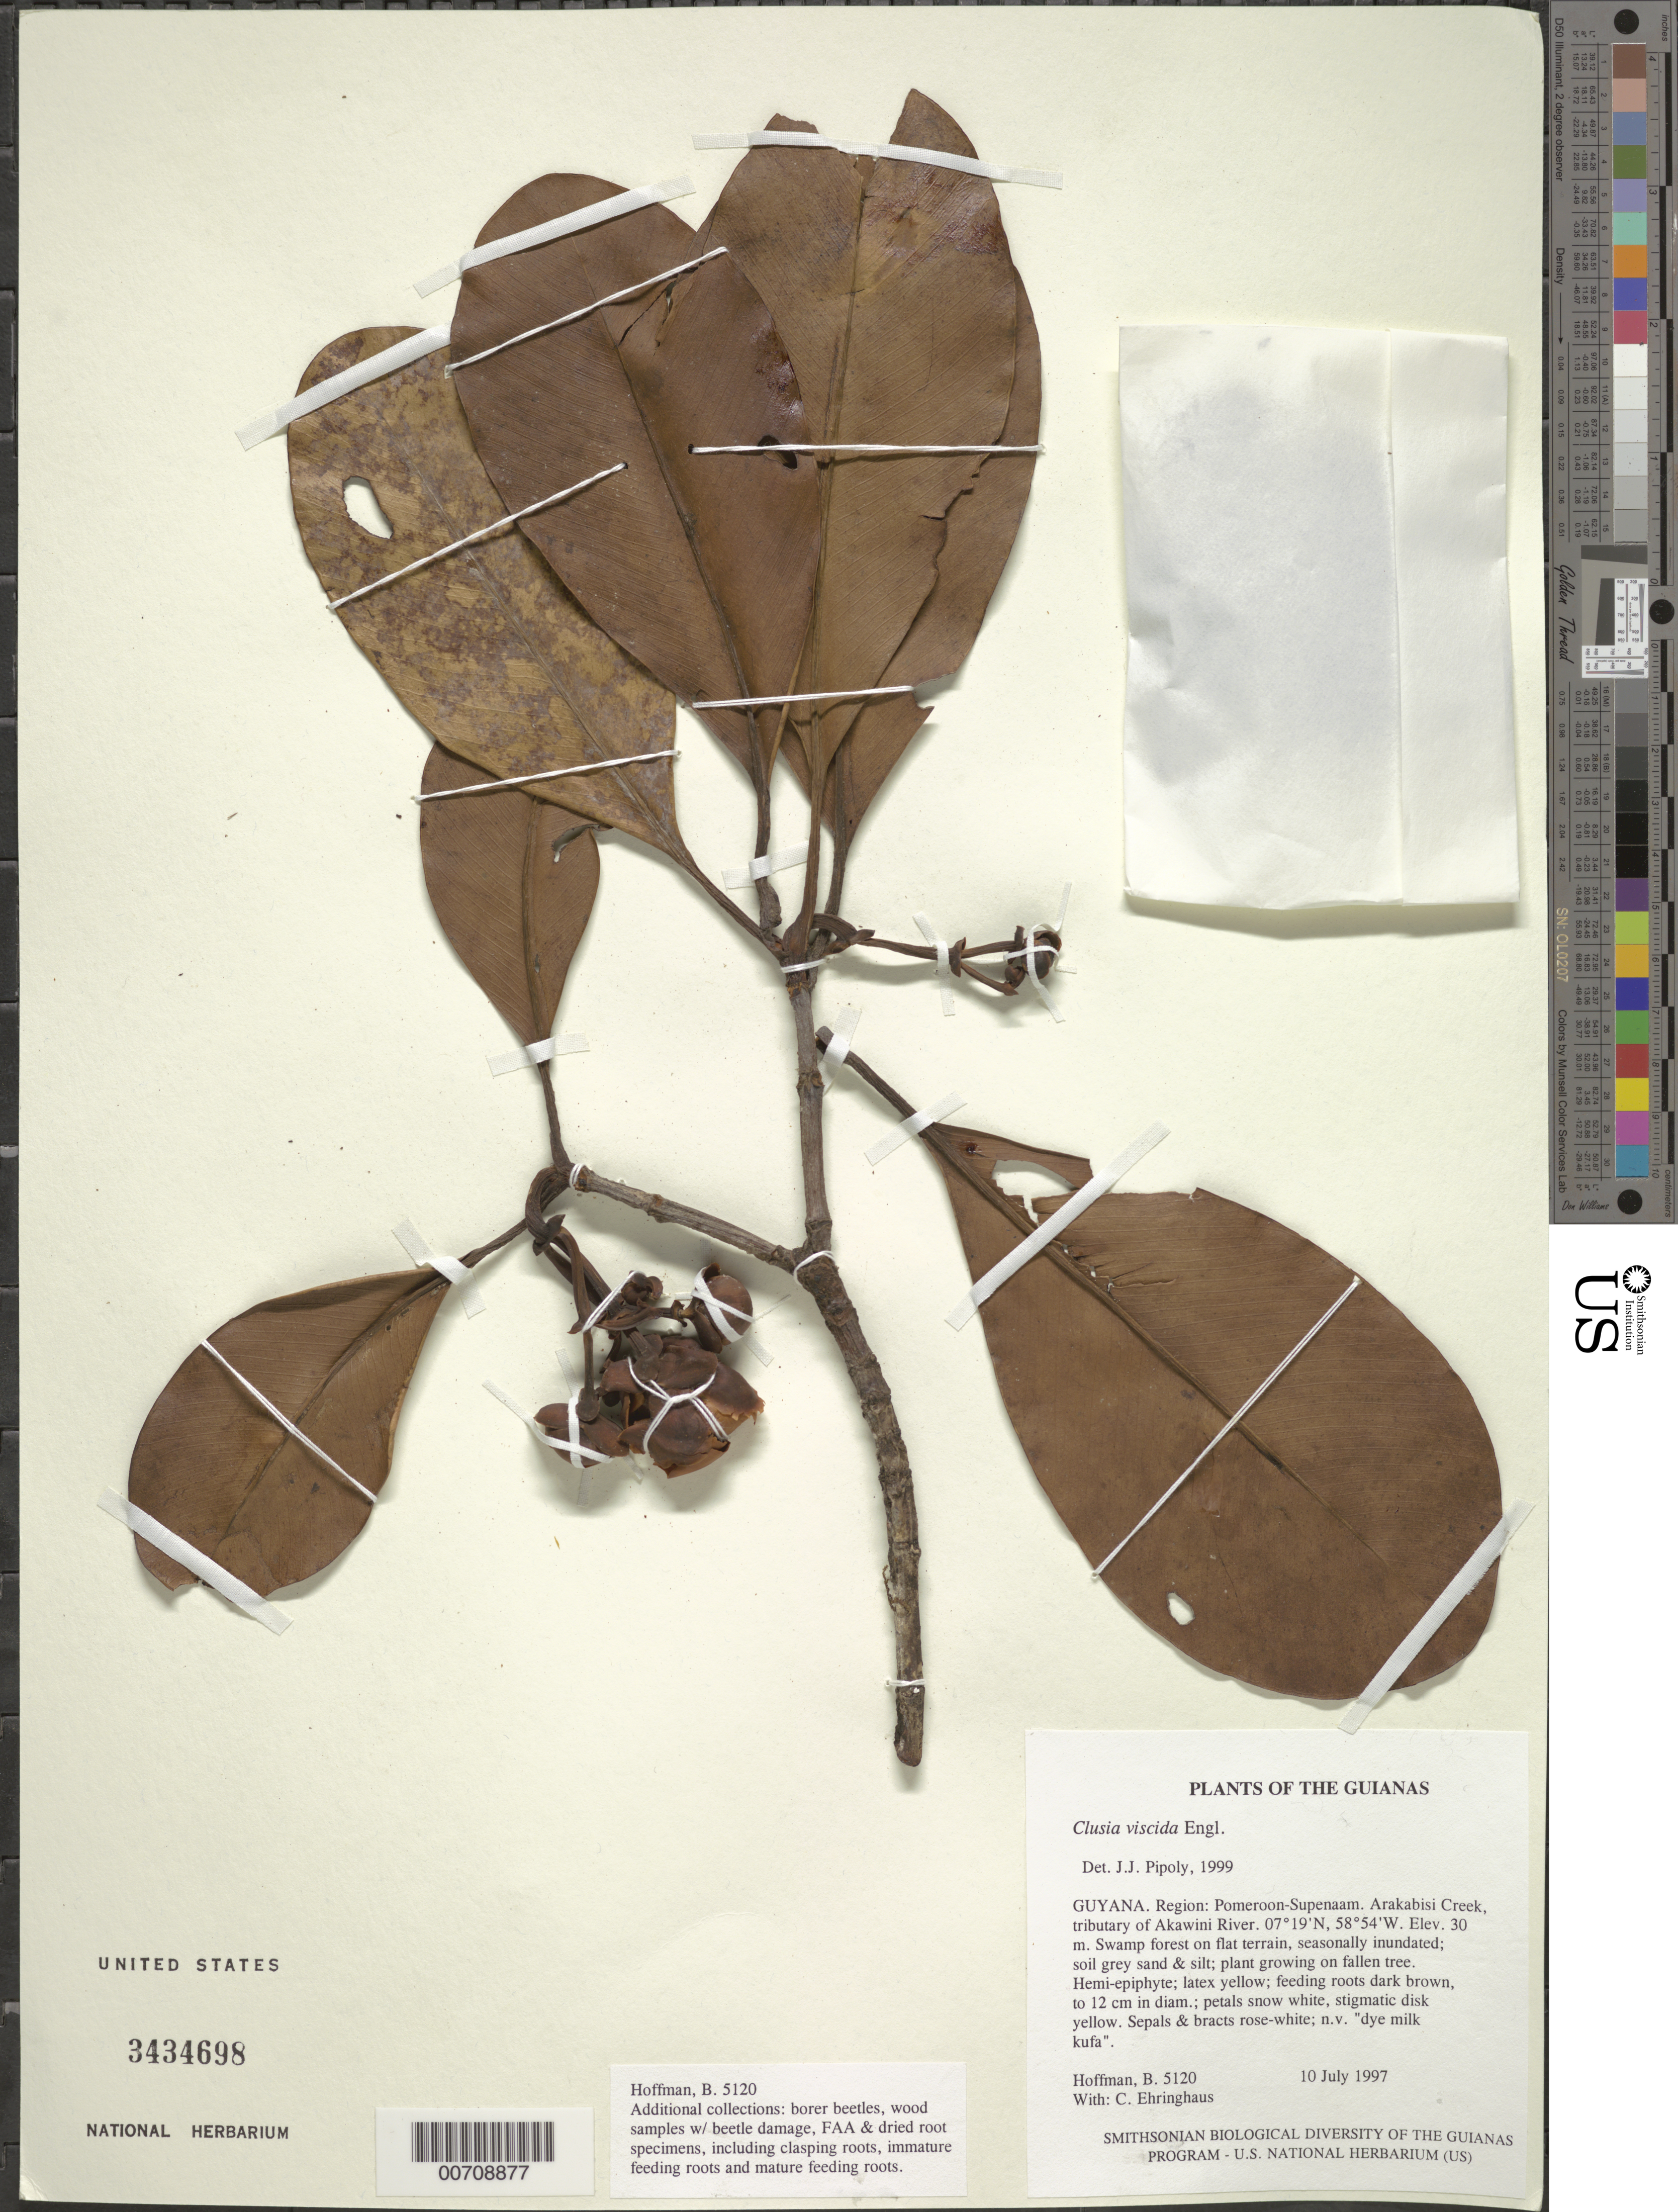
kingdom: Plantae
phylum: Tracheophyta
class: Magnoliopsida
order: Malpighiales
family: Clusiaceae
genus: Clusia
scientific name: Clusia viscida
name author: Engl.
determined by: Pipoly, J. J., III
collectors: B. Hoffman & C. Ehringhaus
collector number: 5120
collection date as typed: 10 July 1997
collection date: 1997-07-10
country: Guyana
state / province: Pomeroon-Supenaam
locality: Arakabisi Creek, tributary of Akawini River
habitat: Swamp forest on flat terrain, seasonally inundated; soil grey sand & silt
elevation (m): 30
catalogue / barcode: US 3434698